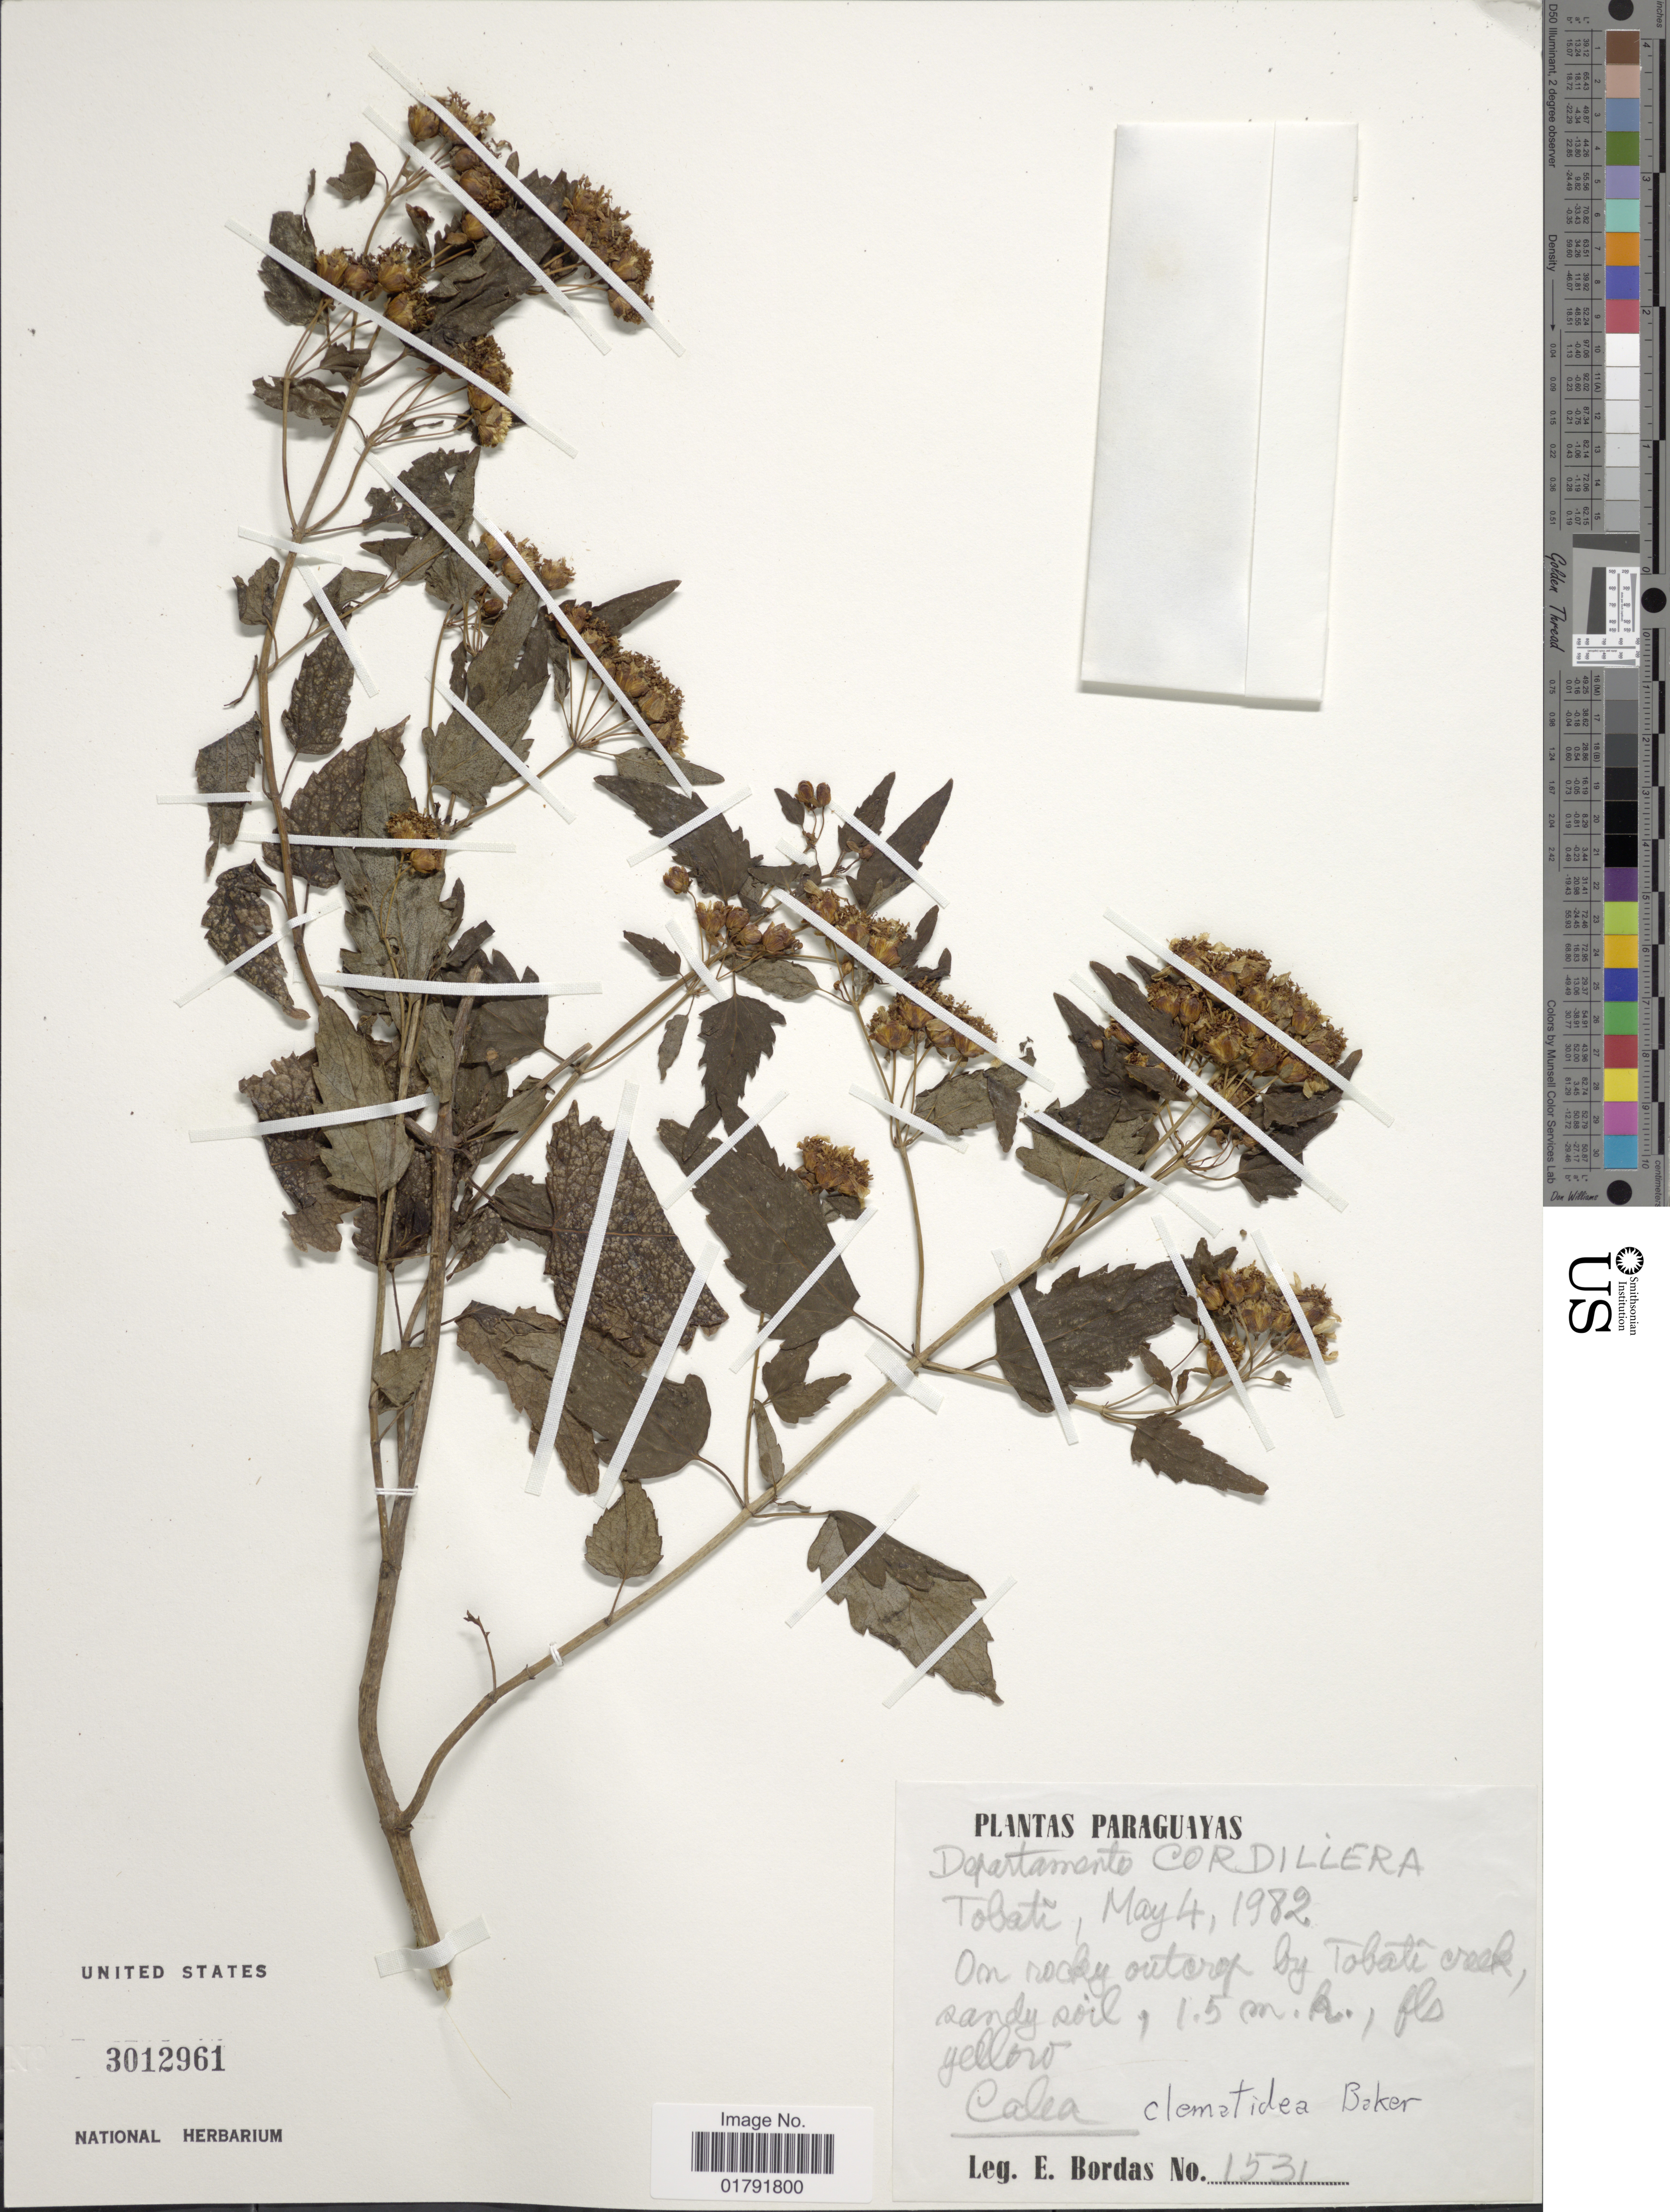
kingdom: Plantae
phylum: Tracheophyta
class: Magnoliopsida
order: Asterales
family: Asteraceae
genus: Calea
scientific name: Calea clematidea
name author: Baker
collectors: E. Bordas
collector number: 1531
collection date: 1982-05-04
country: Paraguay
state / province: Cordillera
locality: Tobati, on rocky outcrop by Tobato creek, sandy soil.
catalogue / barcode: US 3012961